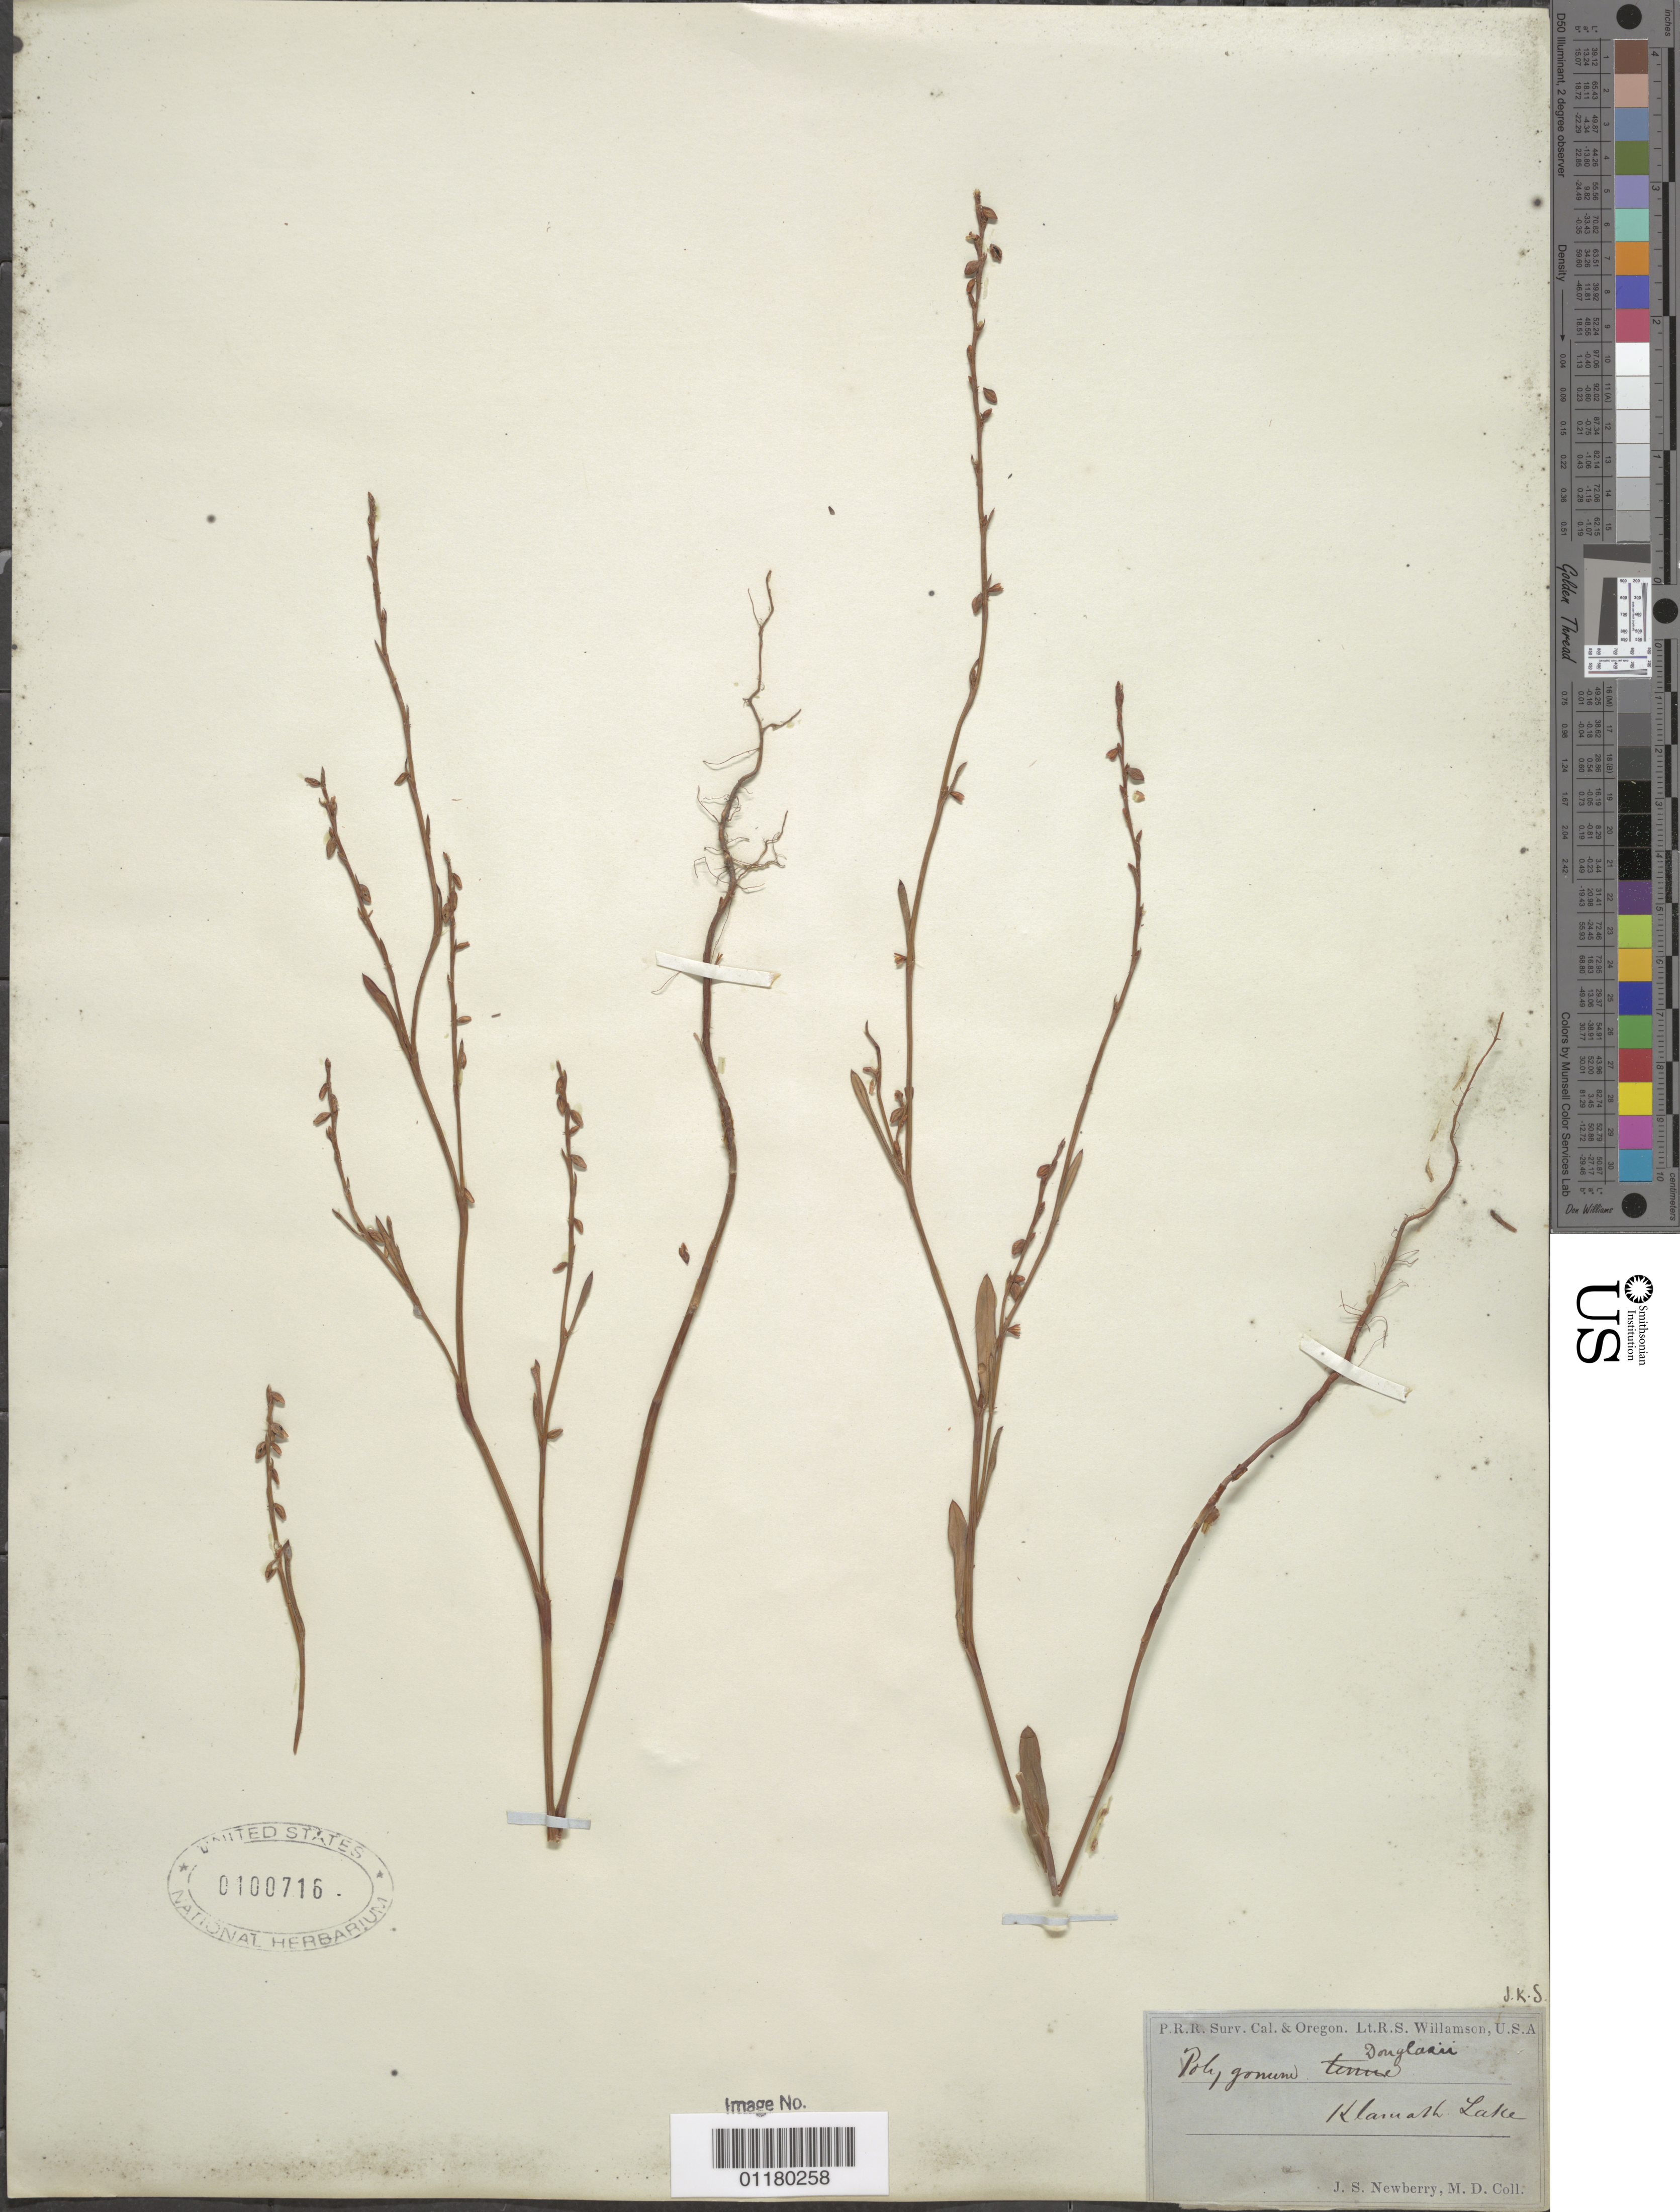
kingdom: Plantae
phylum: Tracheophyta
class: Magnoliopsida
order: Caryophyllales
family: Polygonaceae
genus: Polygonum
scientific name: Polygonum douglasii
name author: Greene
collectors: J. S. Newberry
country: United States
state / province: Oregon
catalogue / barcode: US 100716